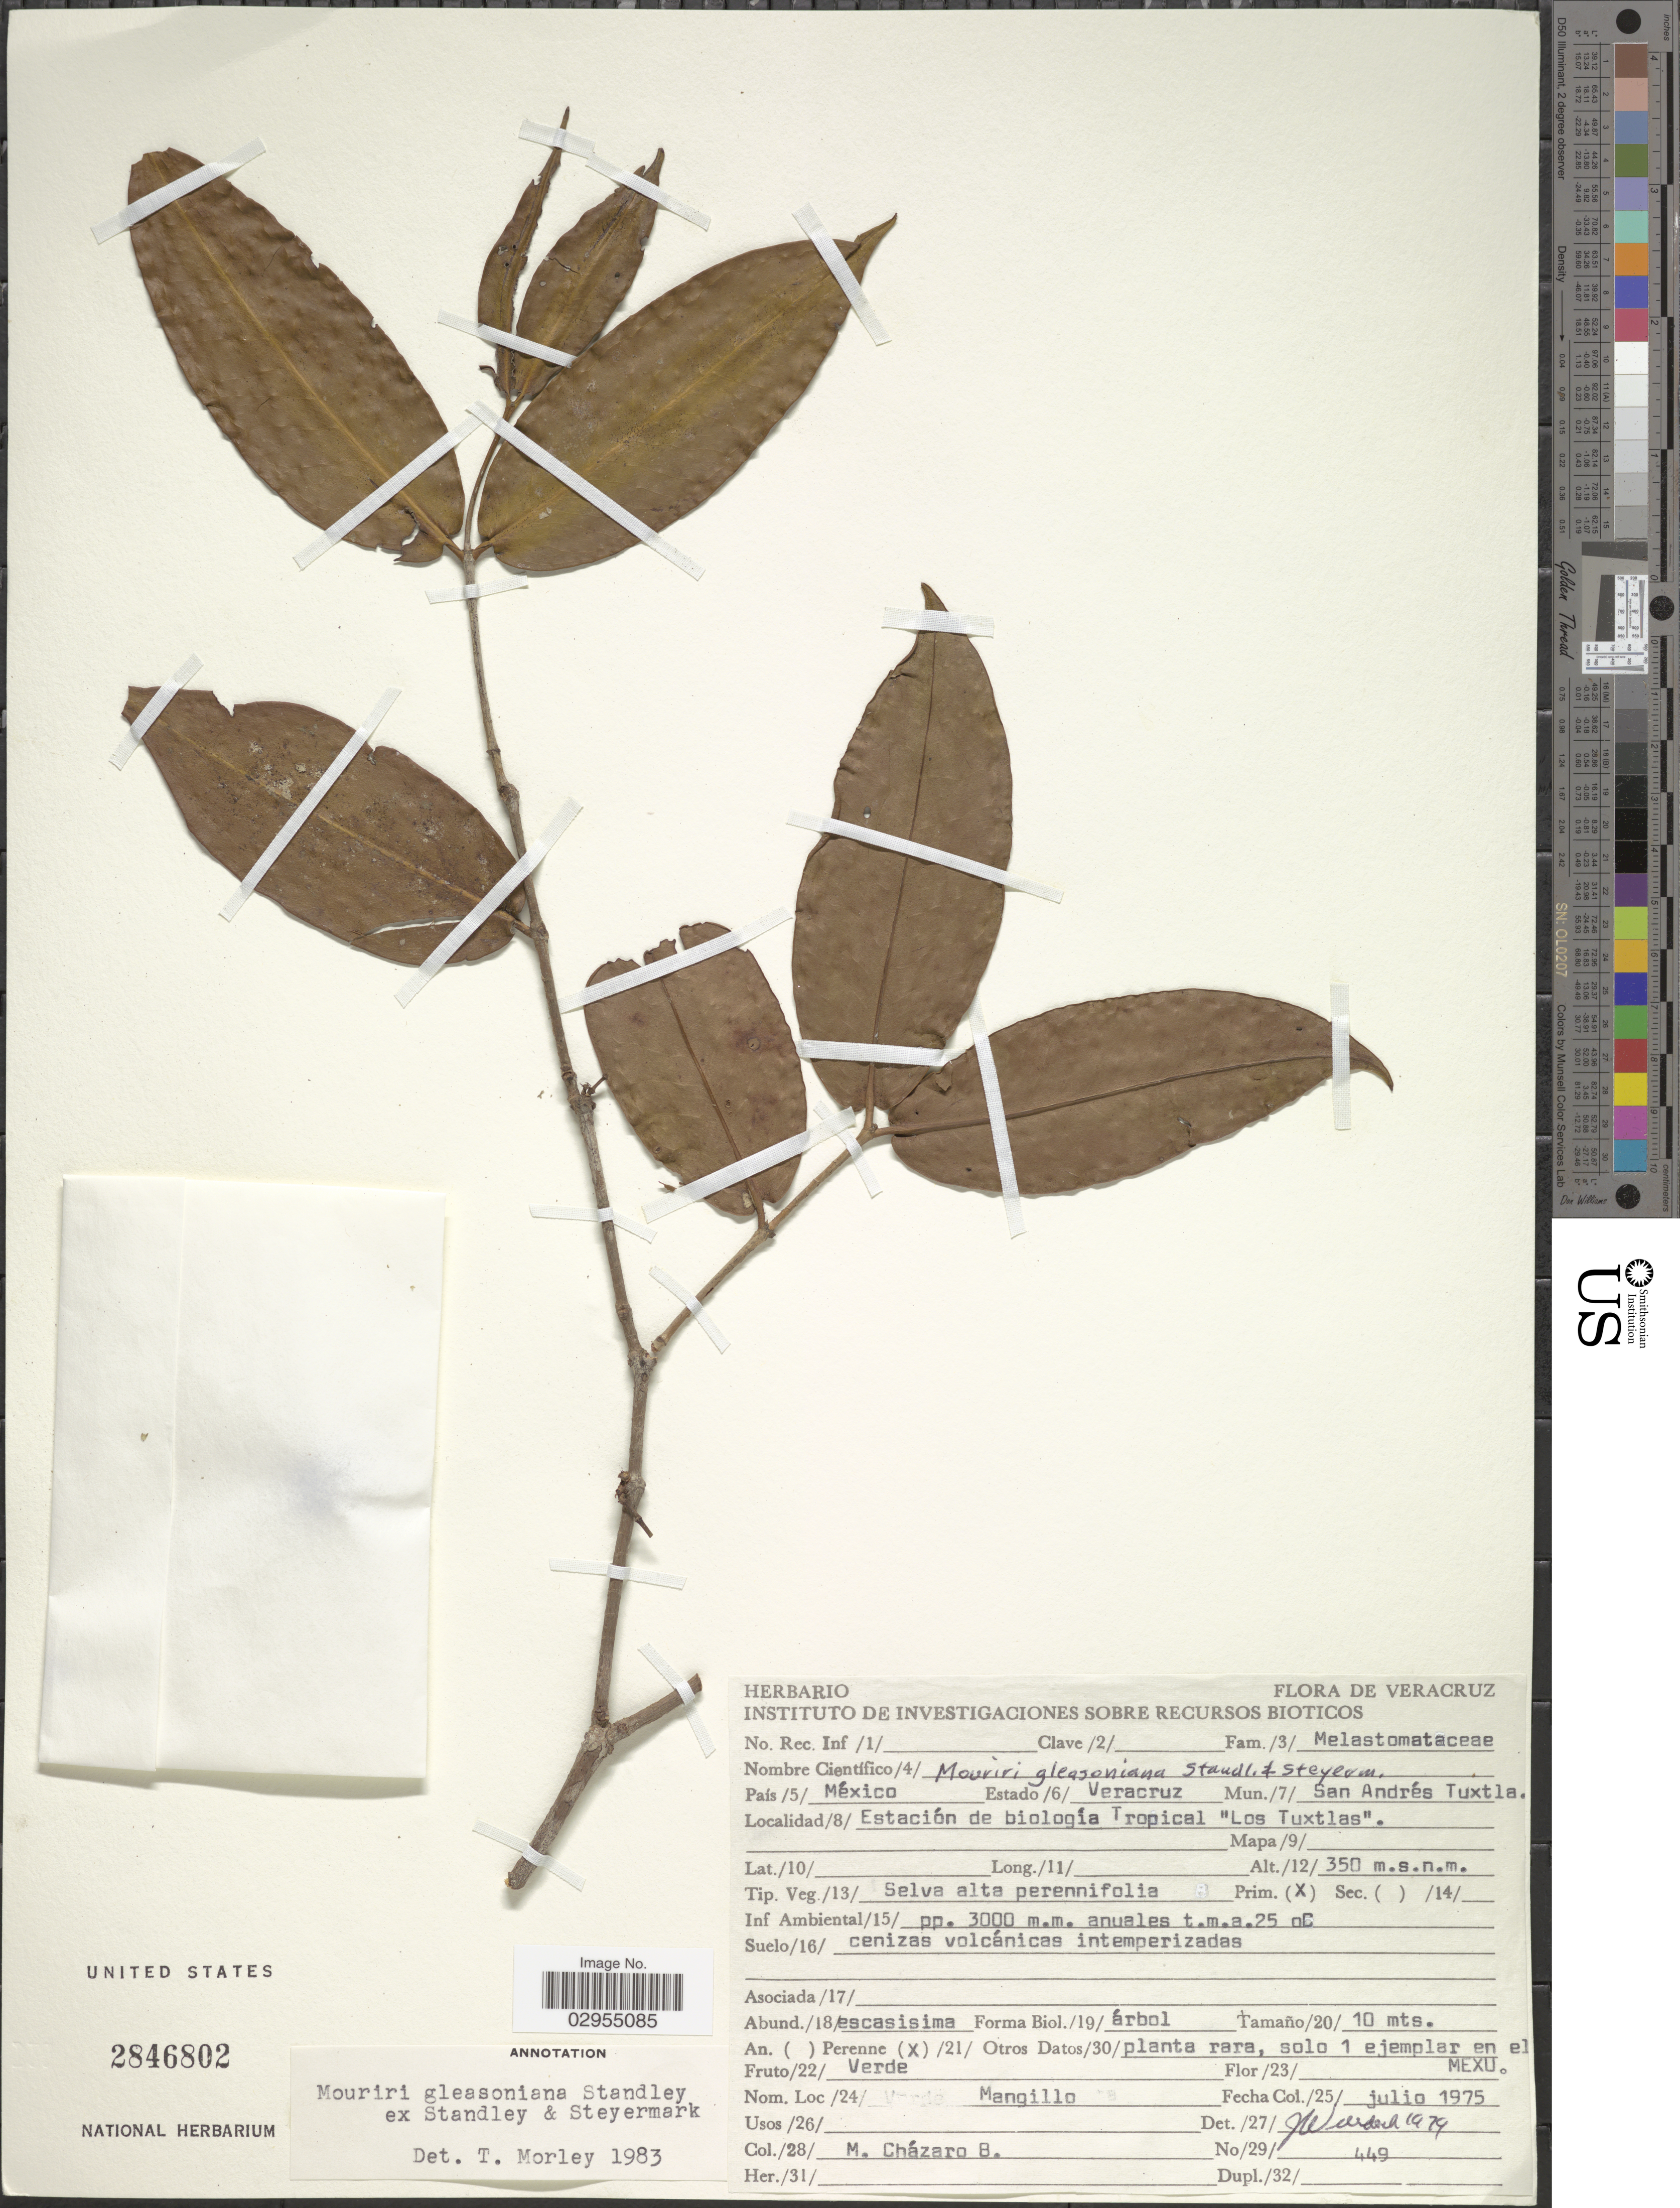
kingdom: Plantae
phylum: Tracheophyta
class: Magnoliopsida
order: Myrtales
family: Melastomataceae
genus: Mouriri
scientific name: Mouriri gleasoniana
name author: Standl.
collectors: M. Chazaro B.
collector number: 449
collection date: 1975-07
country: Mexico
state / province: Veracruz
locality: Estado Veracruz. Mun San Andrés Tuxtla. Estación de biología Tropical 'Los Tuxtlas'.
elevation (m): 350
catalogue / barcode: US 2846802